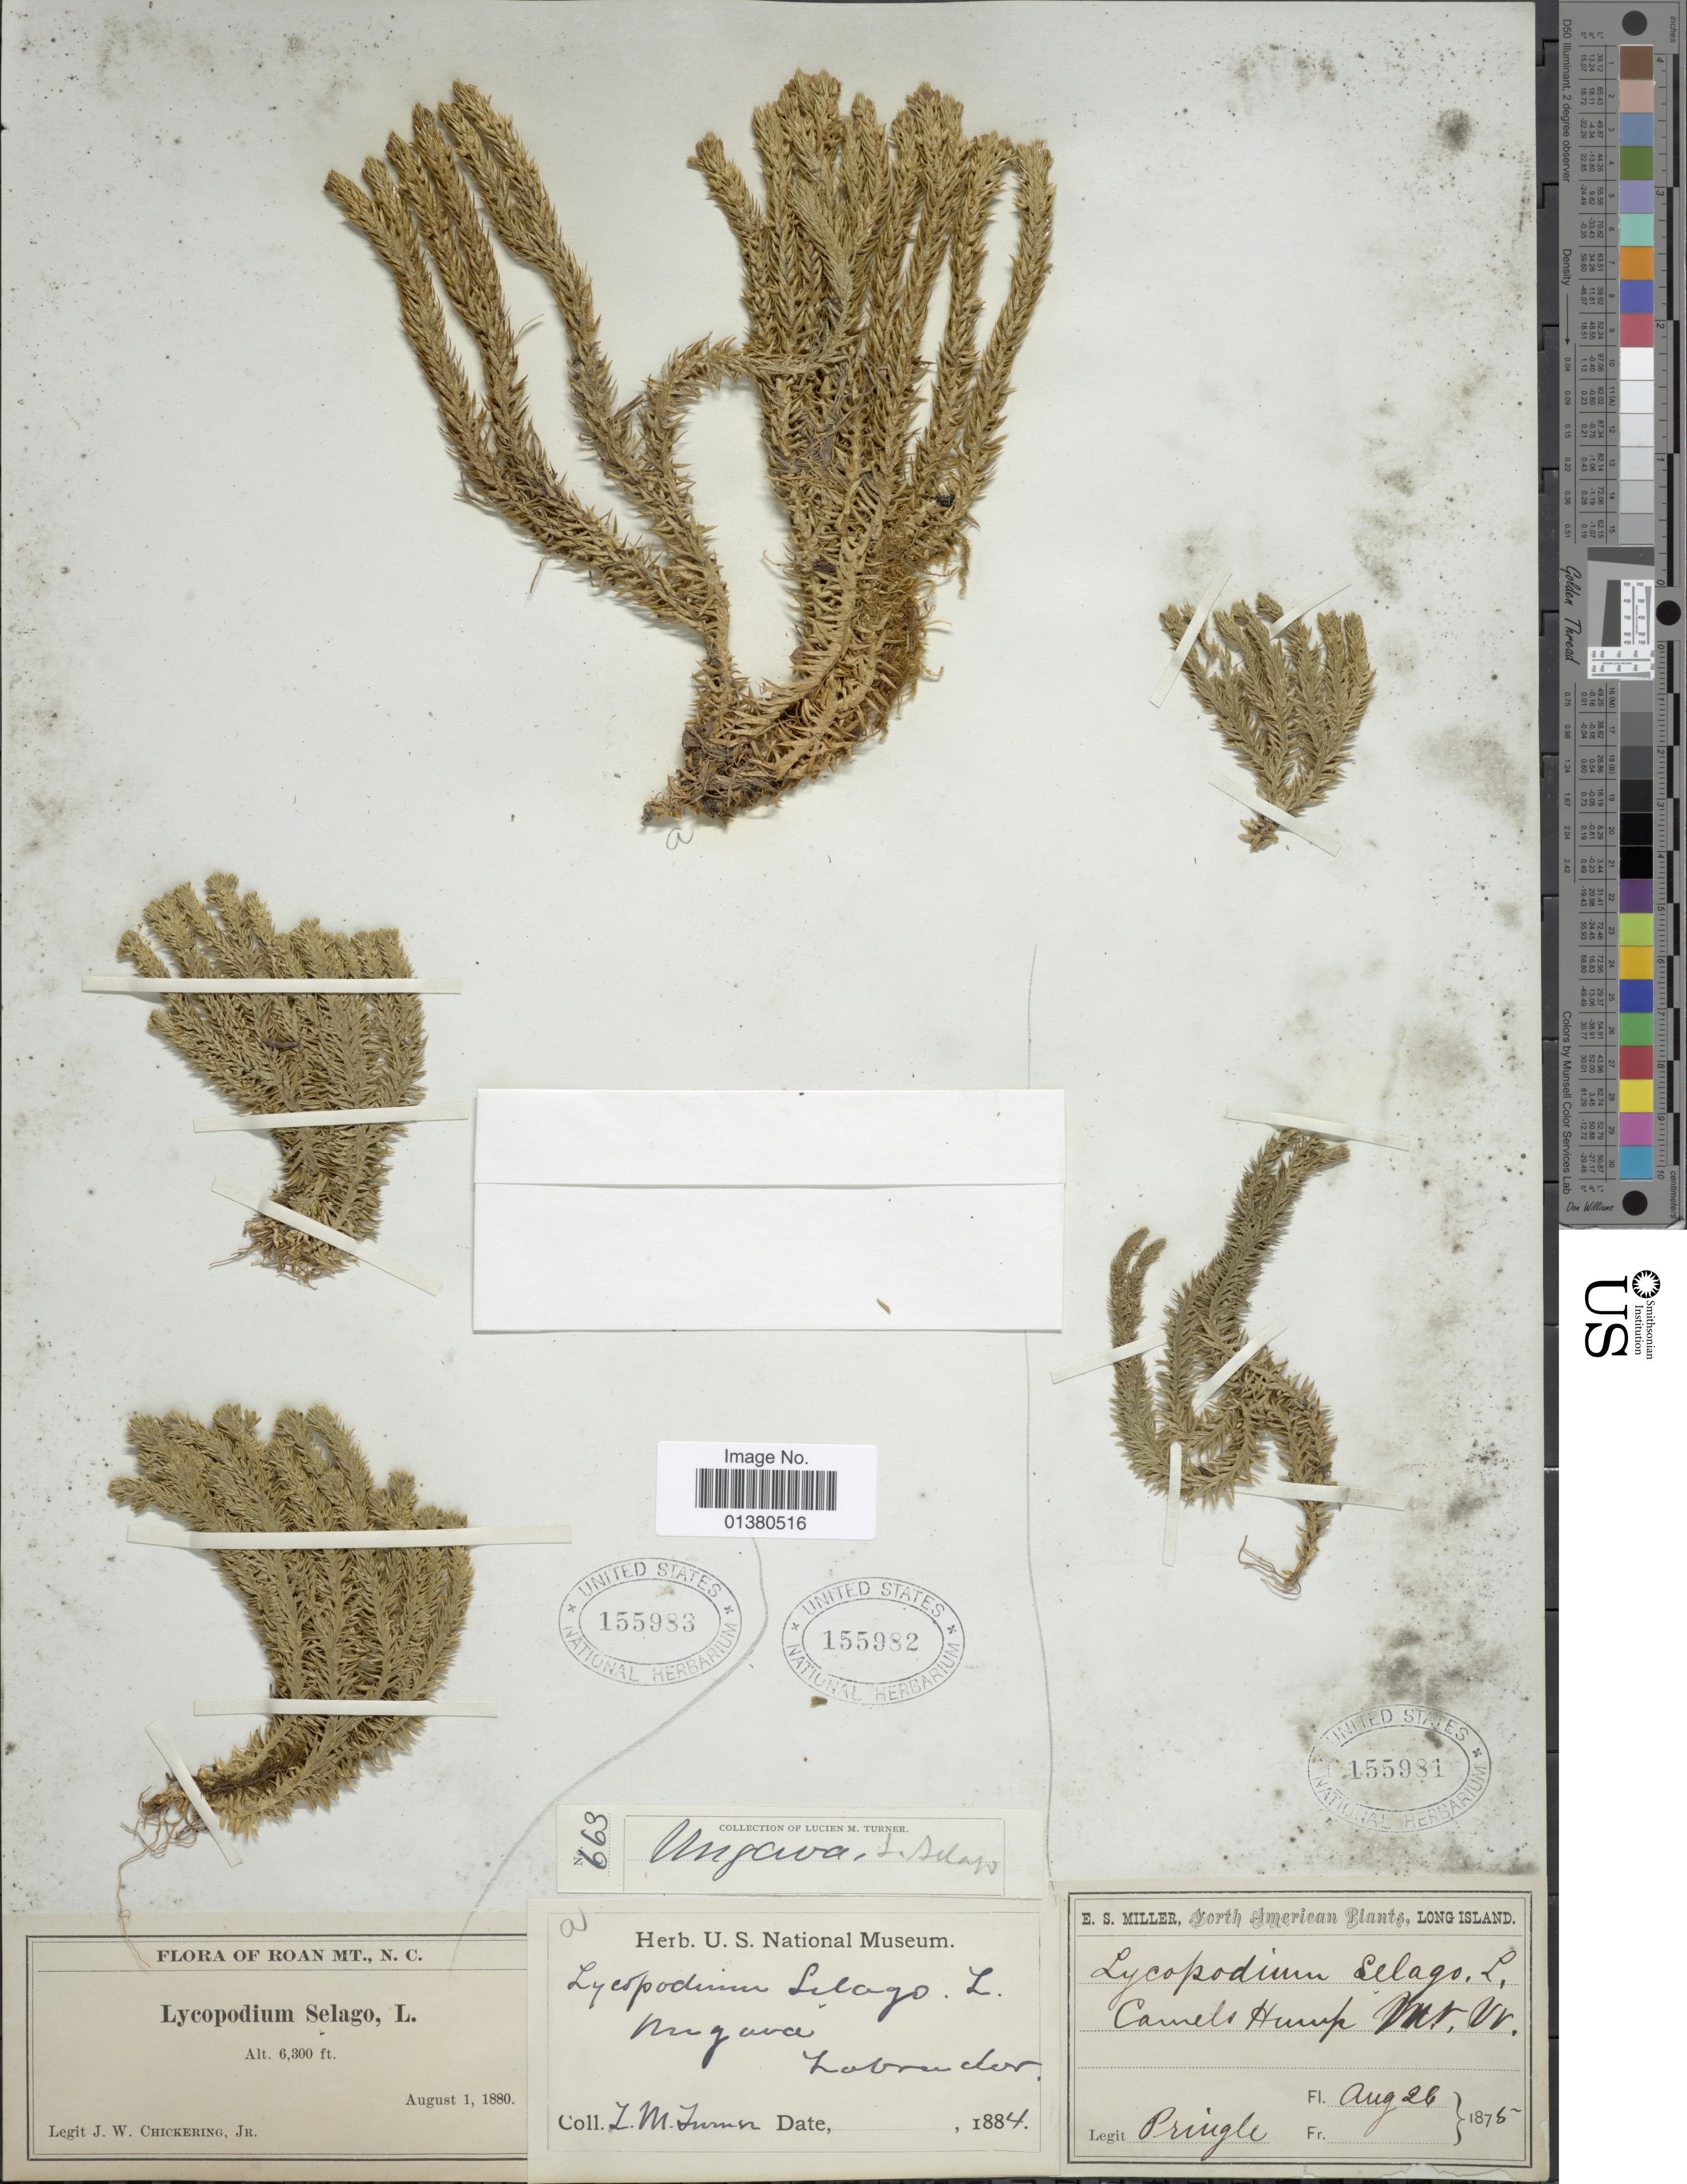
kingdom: Plantae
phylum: Tracheophyta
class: Lycopodiopsida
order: Lycopodiales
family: Lycopodiaceae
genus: Huperzia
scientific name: Huperzia selago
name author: (L.) Bernh. ex Schrank & Mart.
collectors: -- Pringle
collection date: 1875-08-26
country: United States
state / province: Vermont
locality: North American, Camels Hump Mt.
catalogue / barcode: US 155981-3